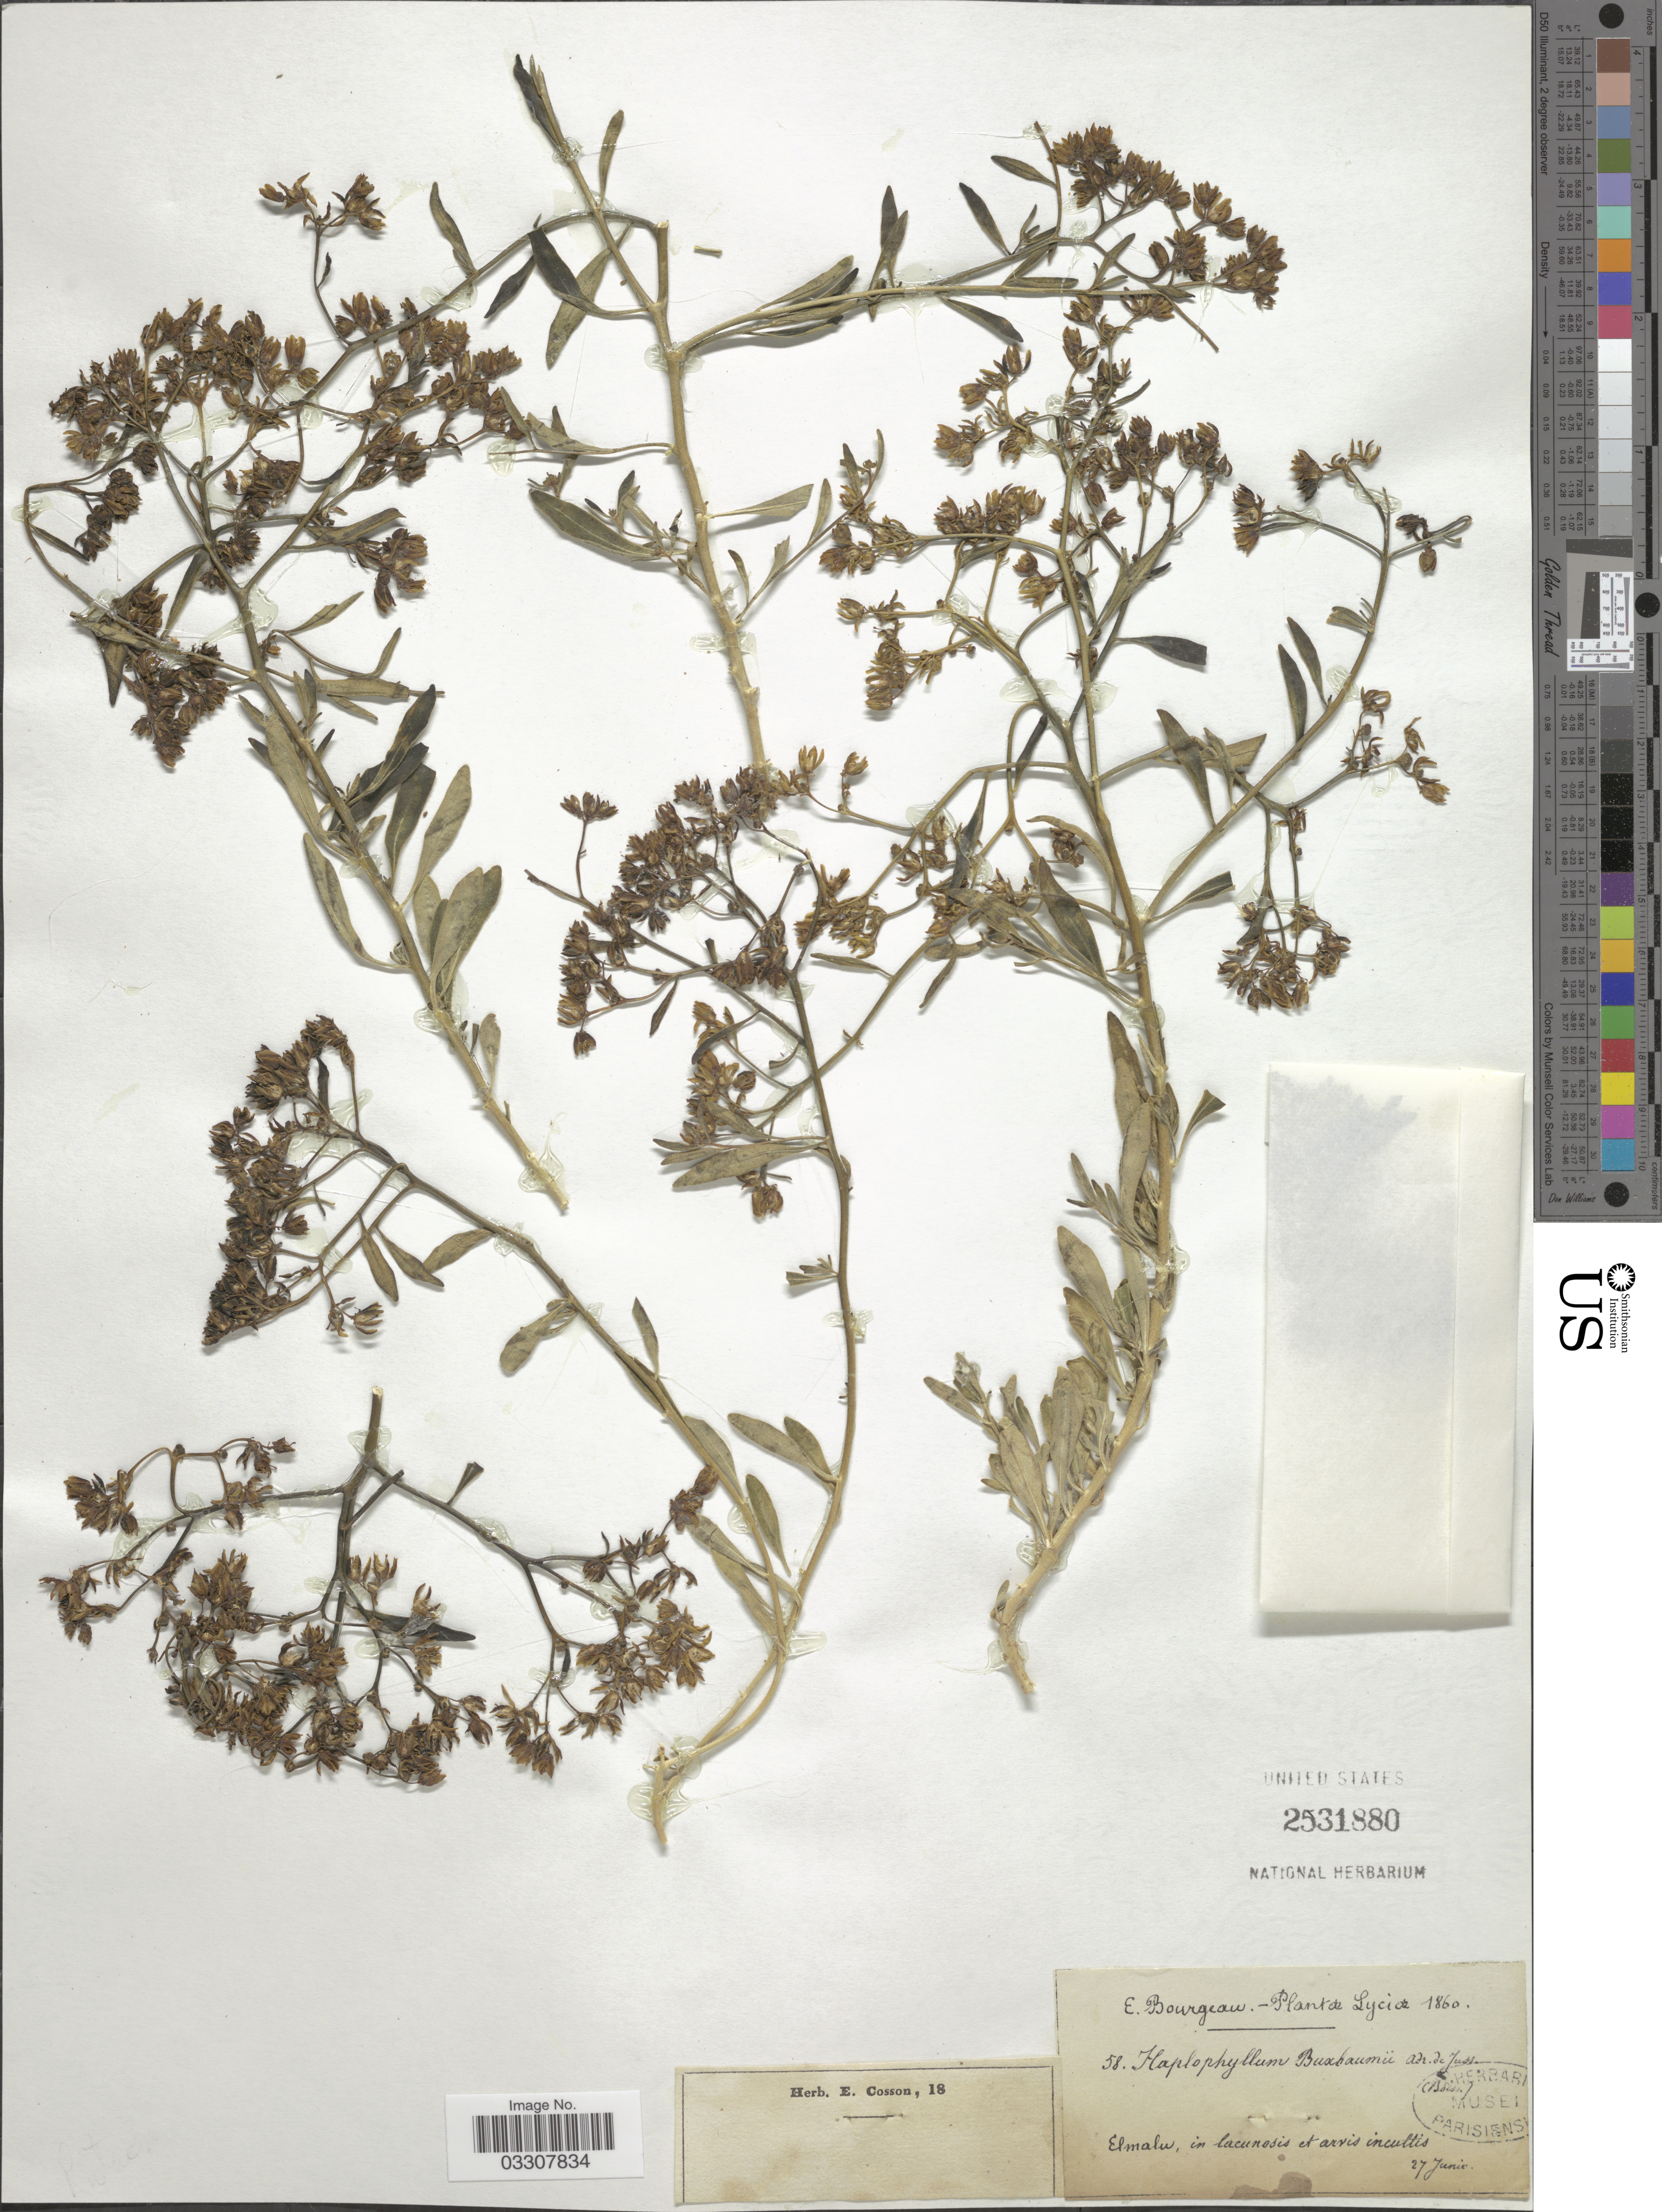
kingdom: Plantae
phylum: Tracheophyta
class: Magnoliopsida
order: Sapindales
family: Rutaceae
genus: Haplophyllum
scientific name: Haplophyllum buxbaumii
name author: (Poir.) G. Don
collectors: E. Bourgeau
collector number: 58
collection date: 1860-06-27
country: Turkey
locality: Lyciæ. Elmalu.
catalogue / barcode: US 2531880